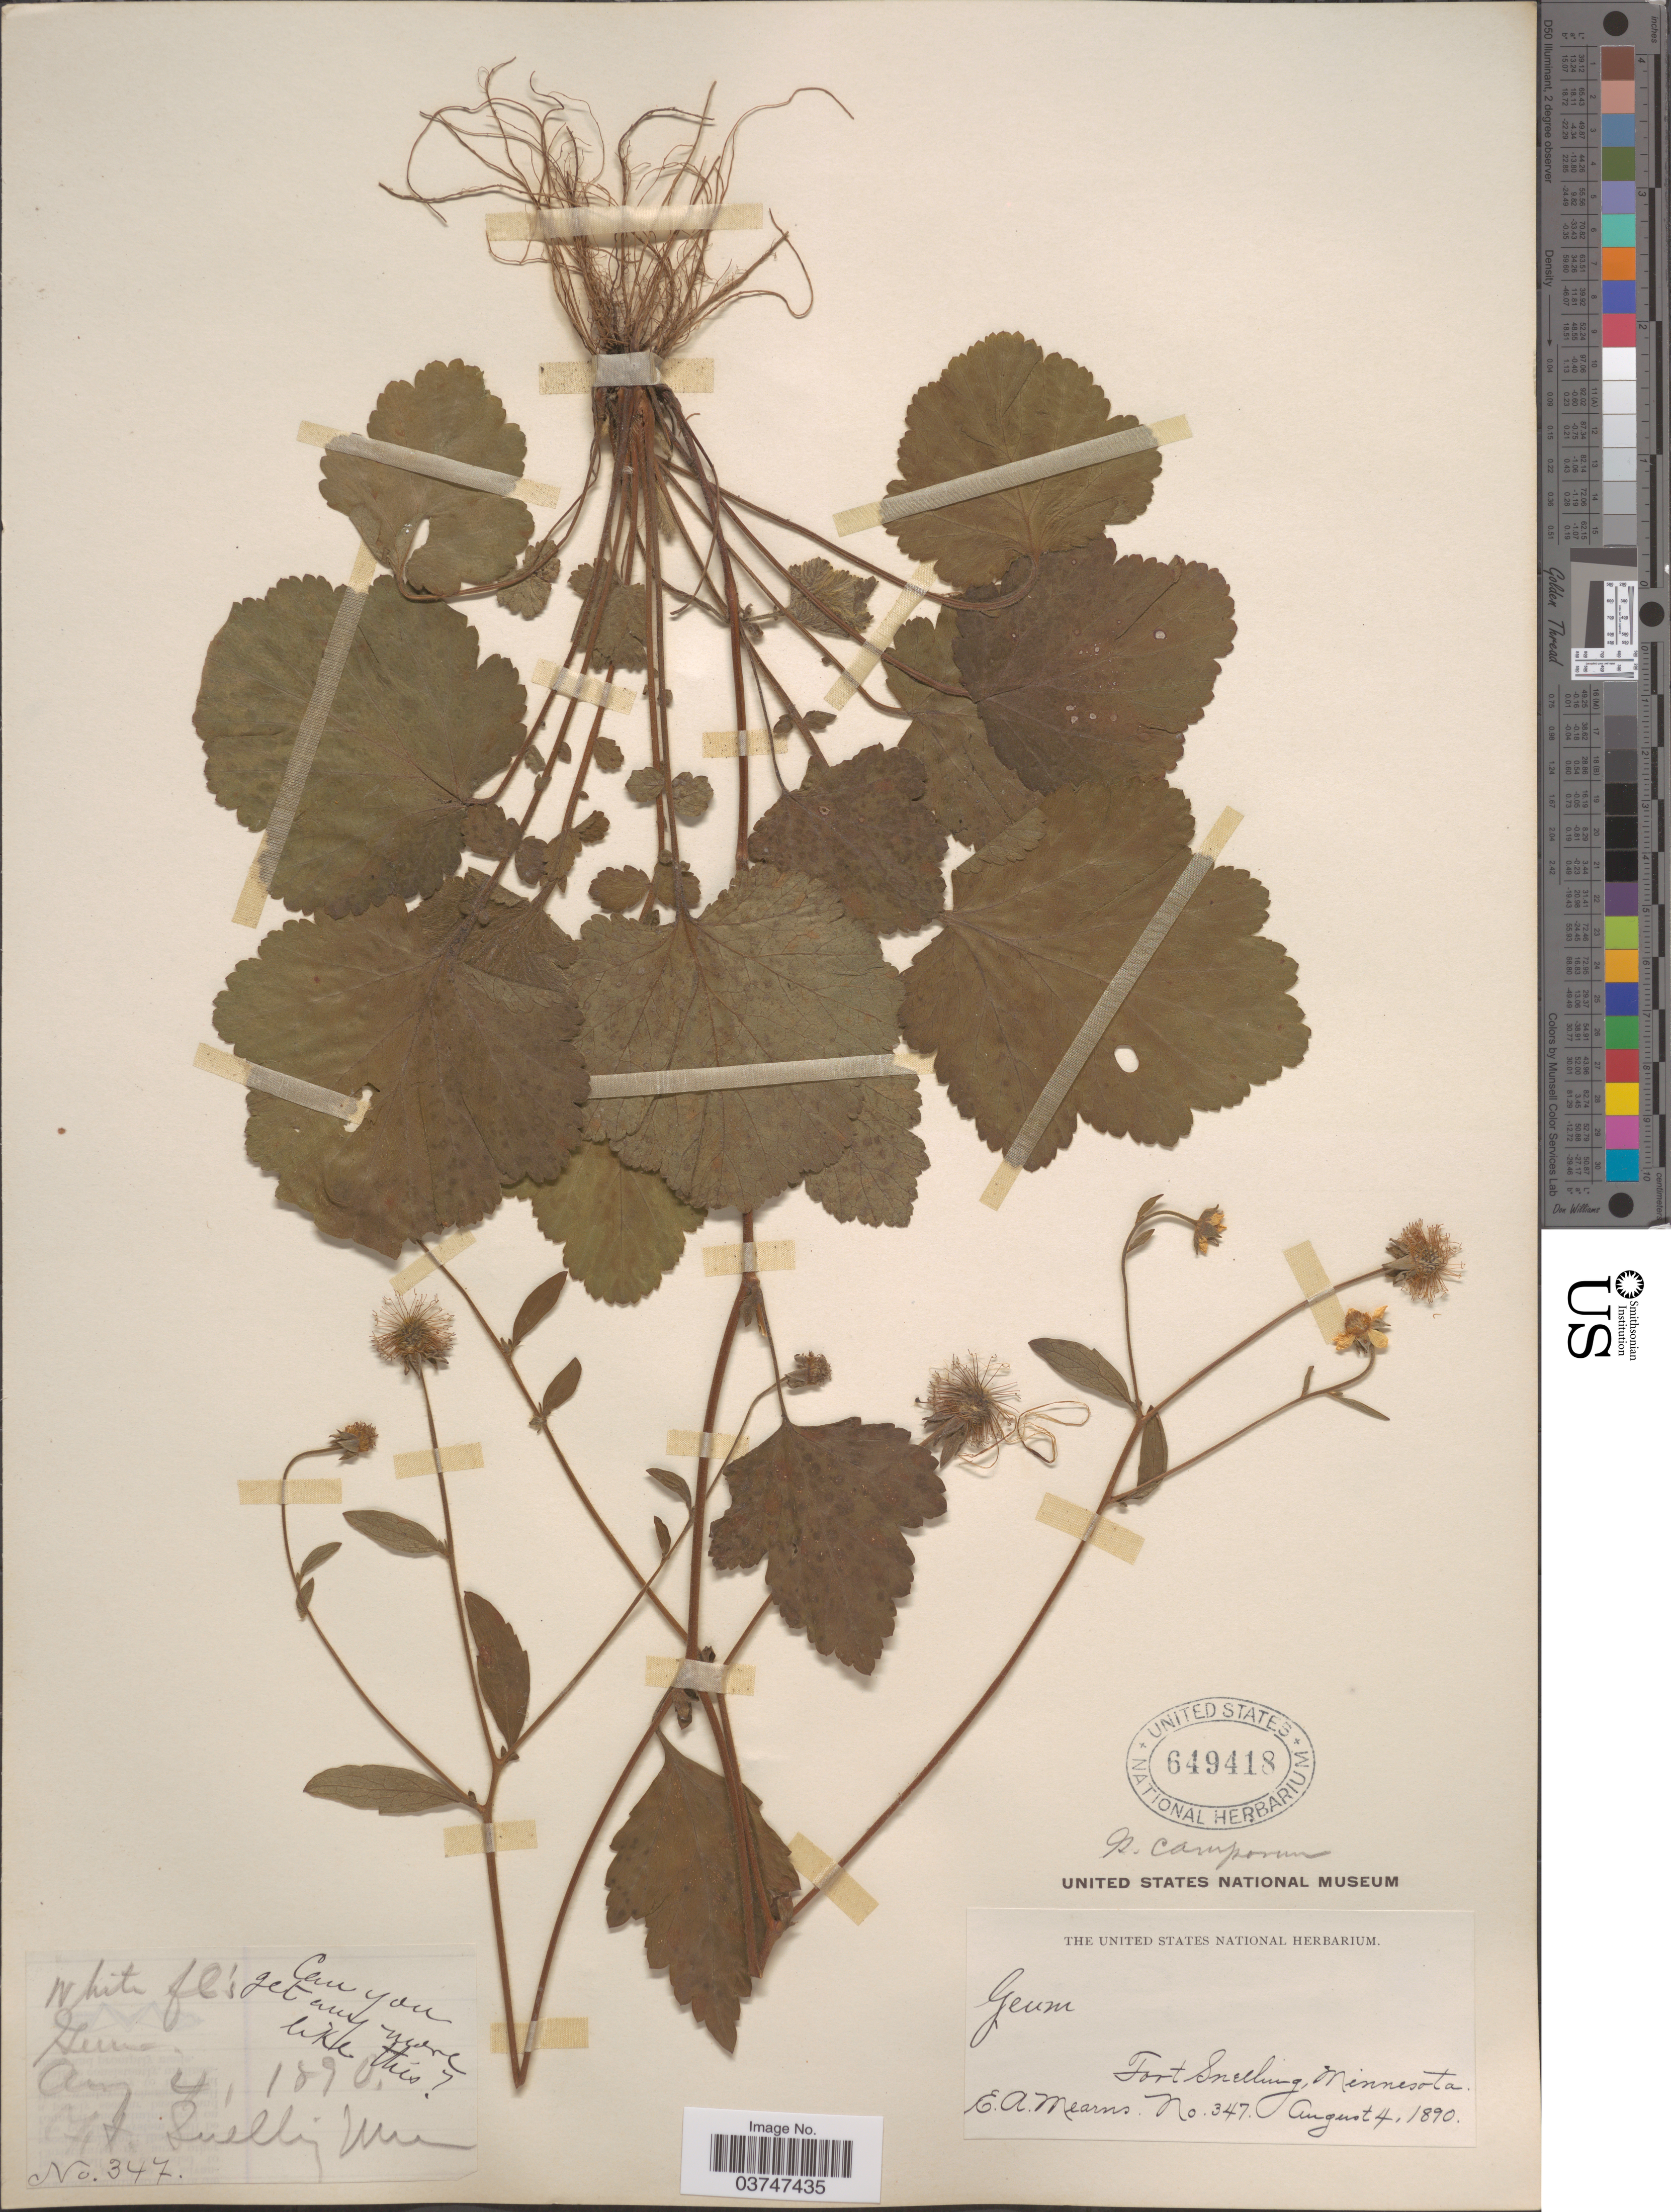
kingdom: Plantae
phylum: Tracheophyta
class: Magnoliopsida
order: Rosales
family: Rosaceae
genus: Geum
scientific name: Geum canadense var. camporum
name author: (Rydb.) Fernald & Weath.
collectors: E. A. Mearns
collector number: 347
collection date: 1890-08-04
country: United States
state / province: Minnesota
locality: Fort Snelling.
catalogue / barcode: US 649418